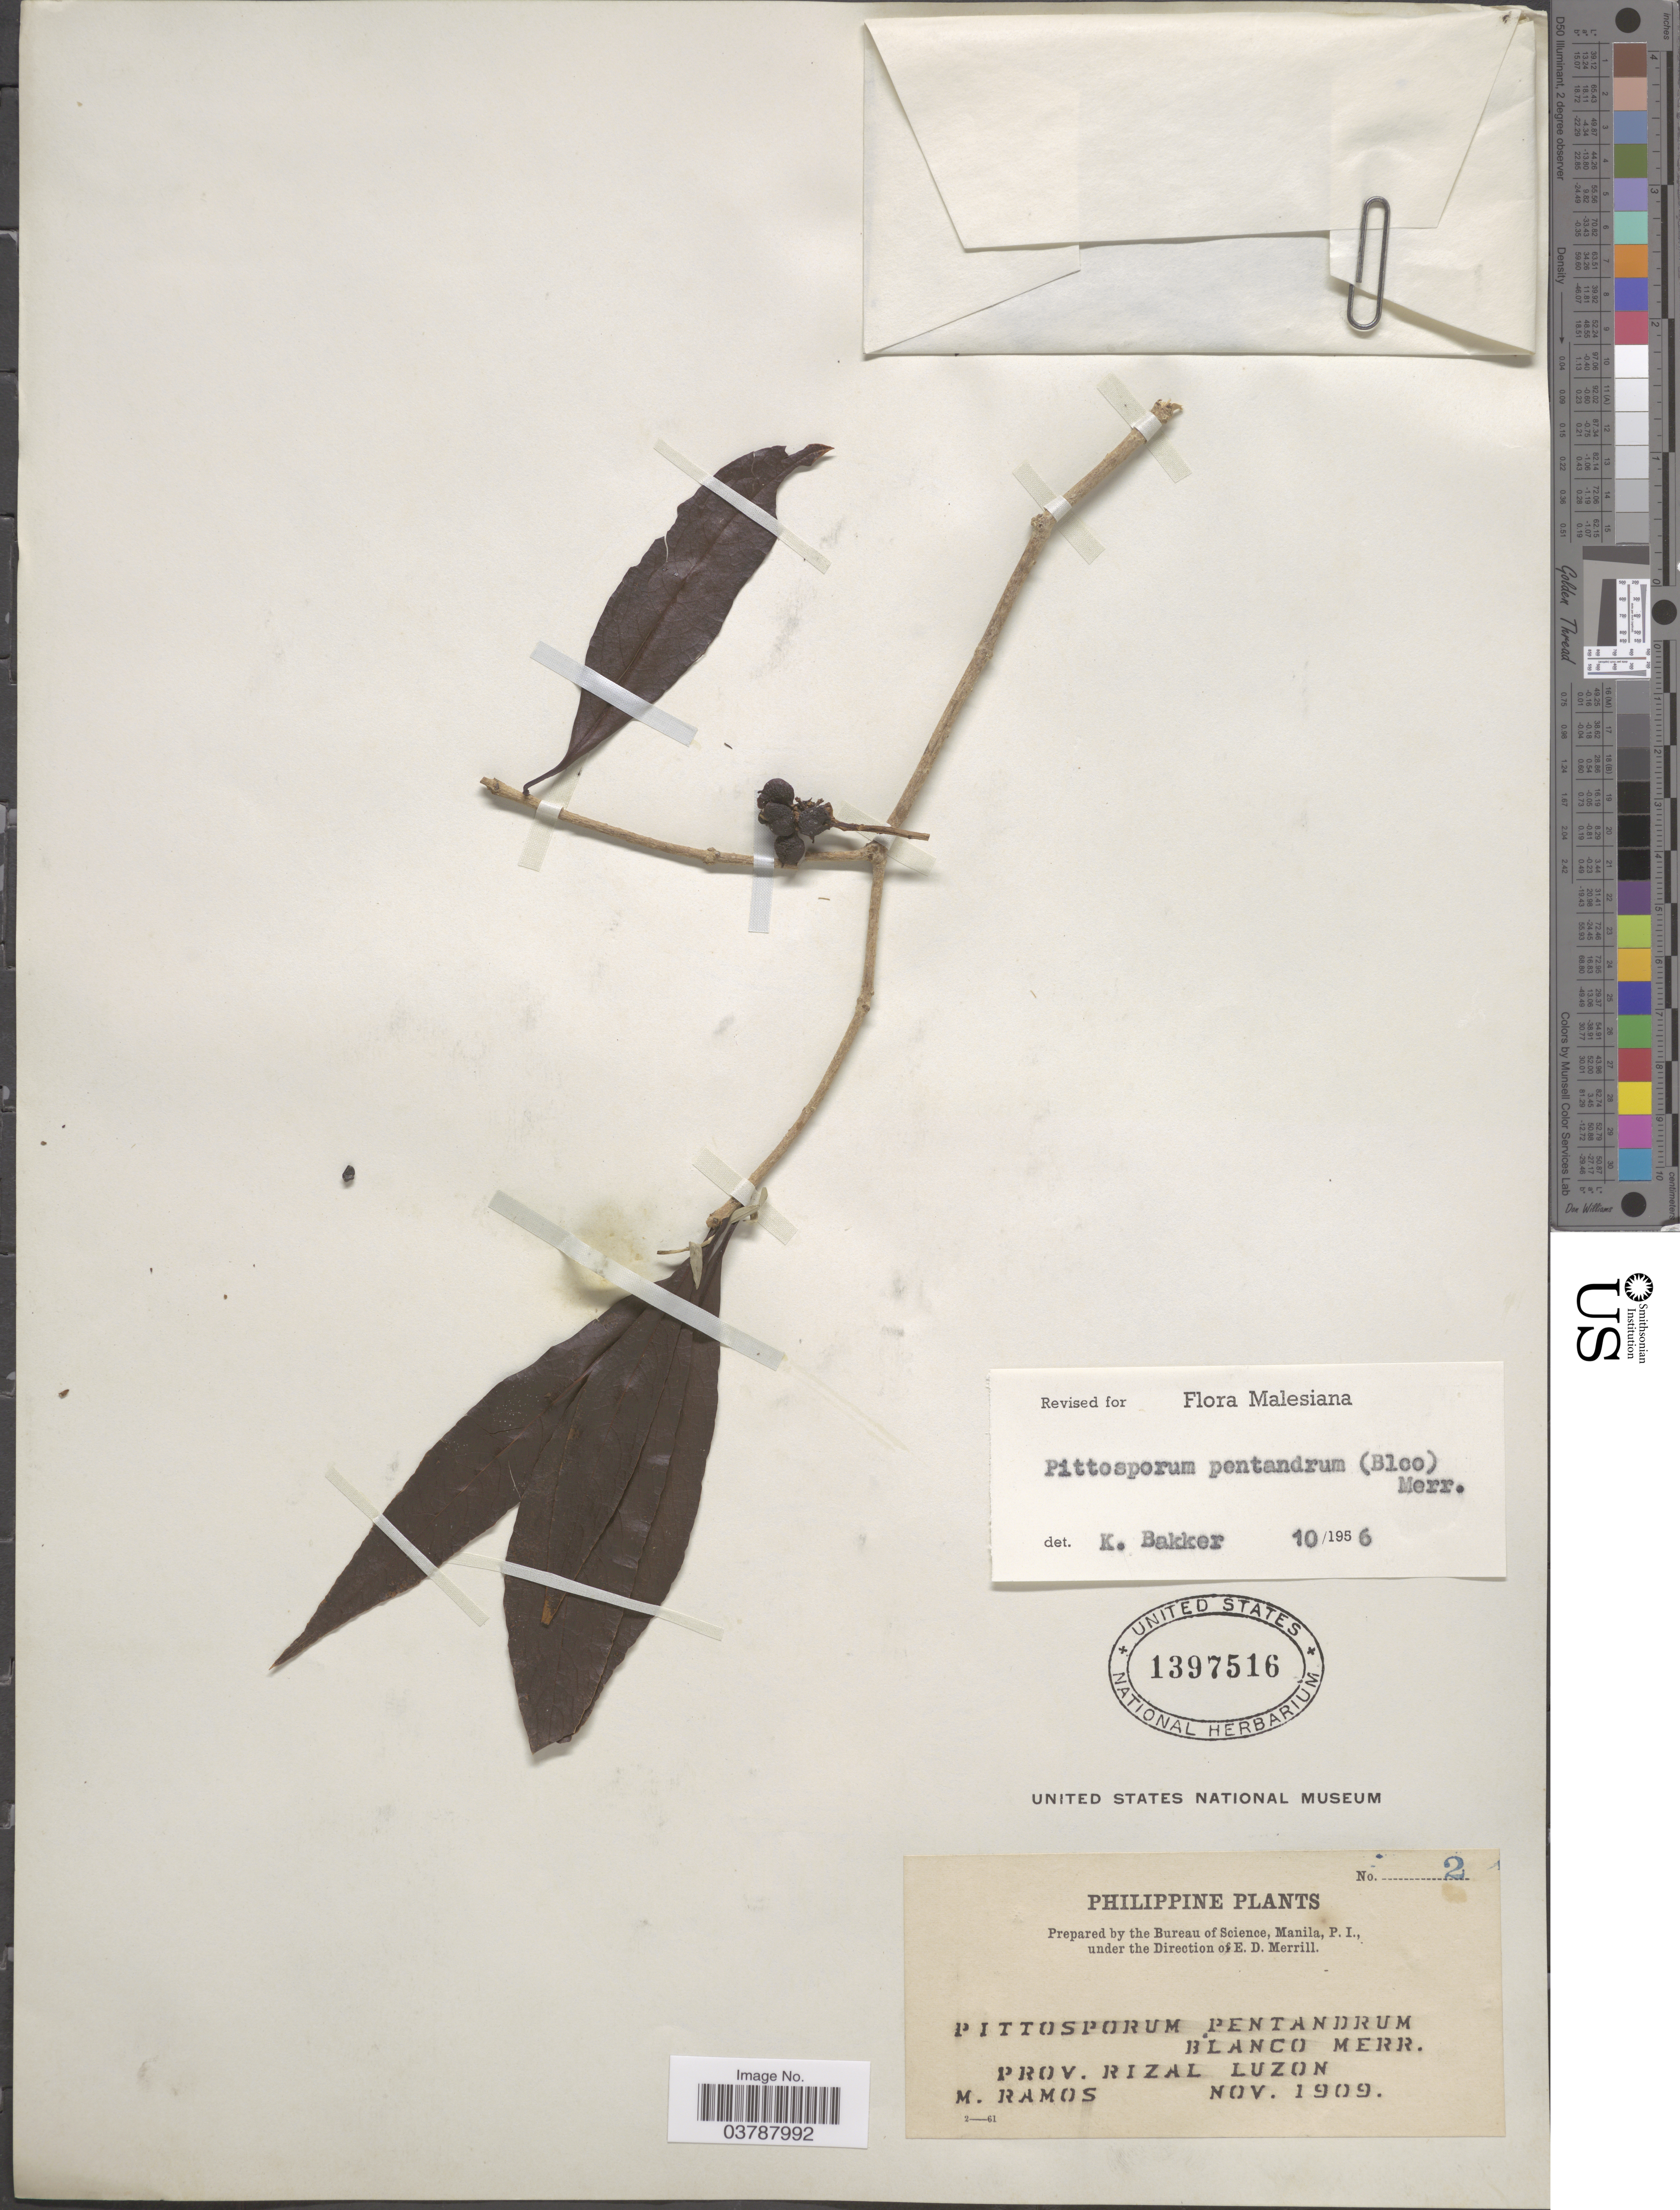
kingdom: Plantae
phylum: Tracheophyta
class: Magnoliopsida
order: Apiales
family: Pittosporaceae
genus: Pittosporum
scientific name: Pittosporum pentandrum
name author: (Blanco) Merr.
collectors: M. Ramos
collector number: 2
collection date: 1909-11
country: Philippines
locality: Prov. Rizal, Luzon.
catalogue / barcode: US 1397516